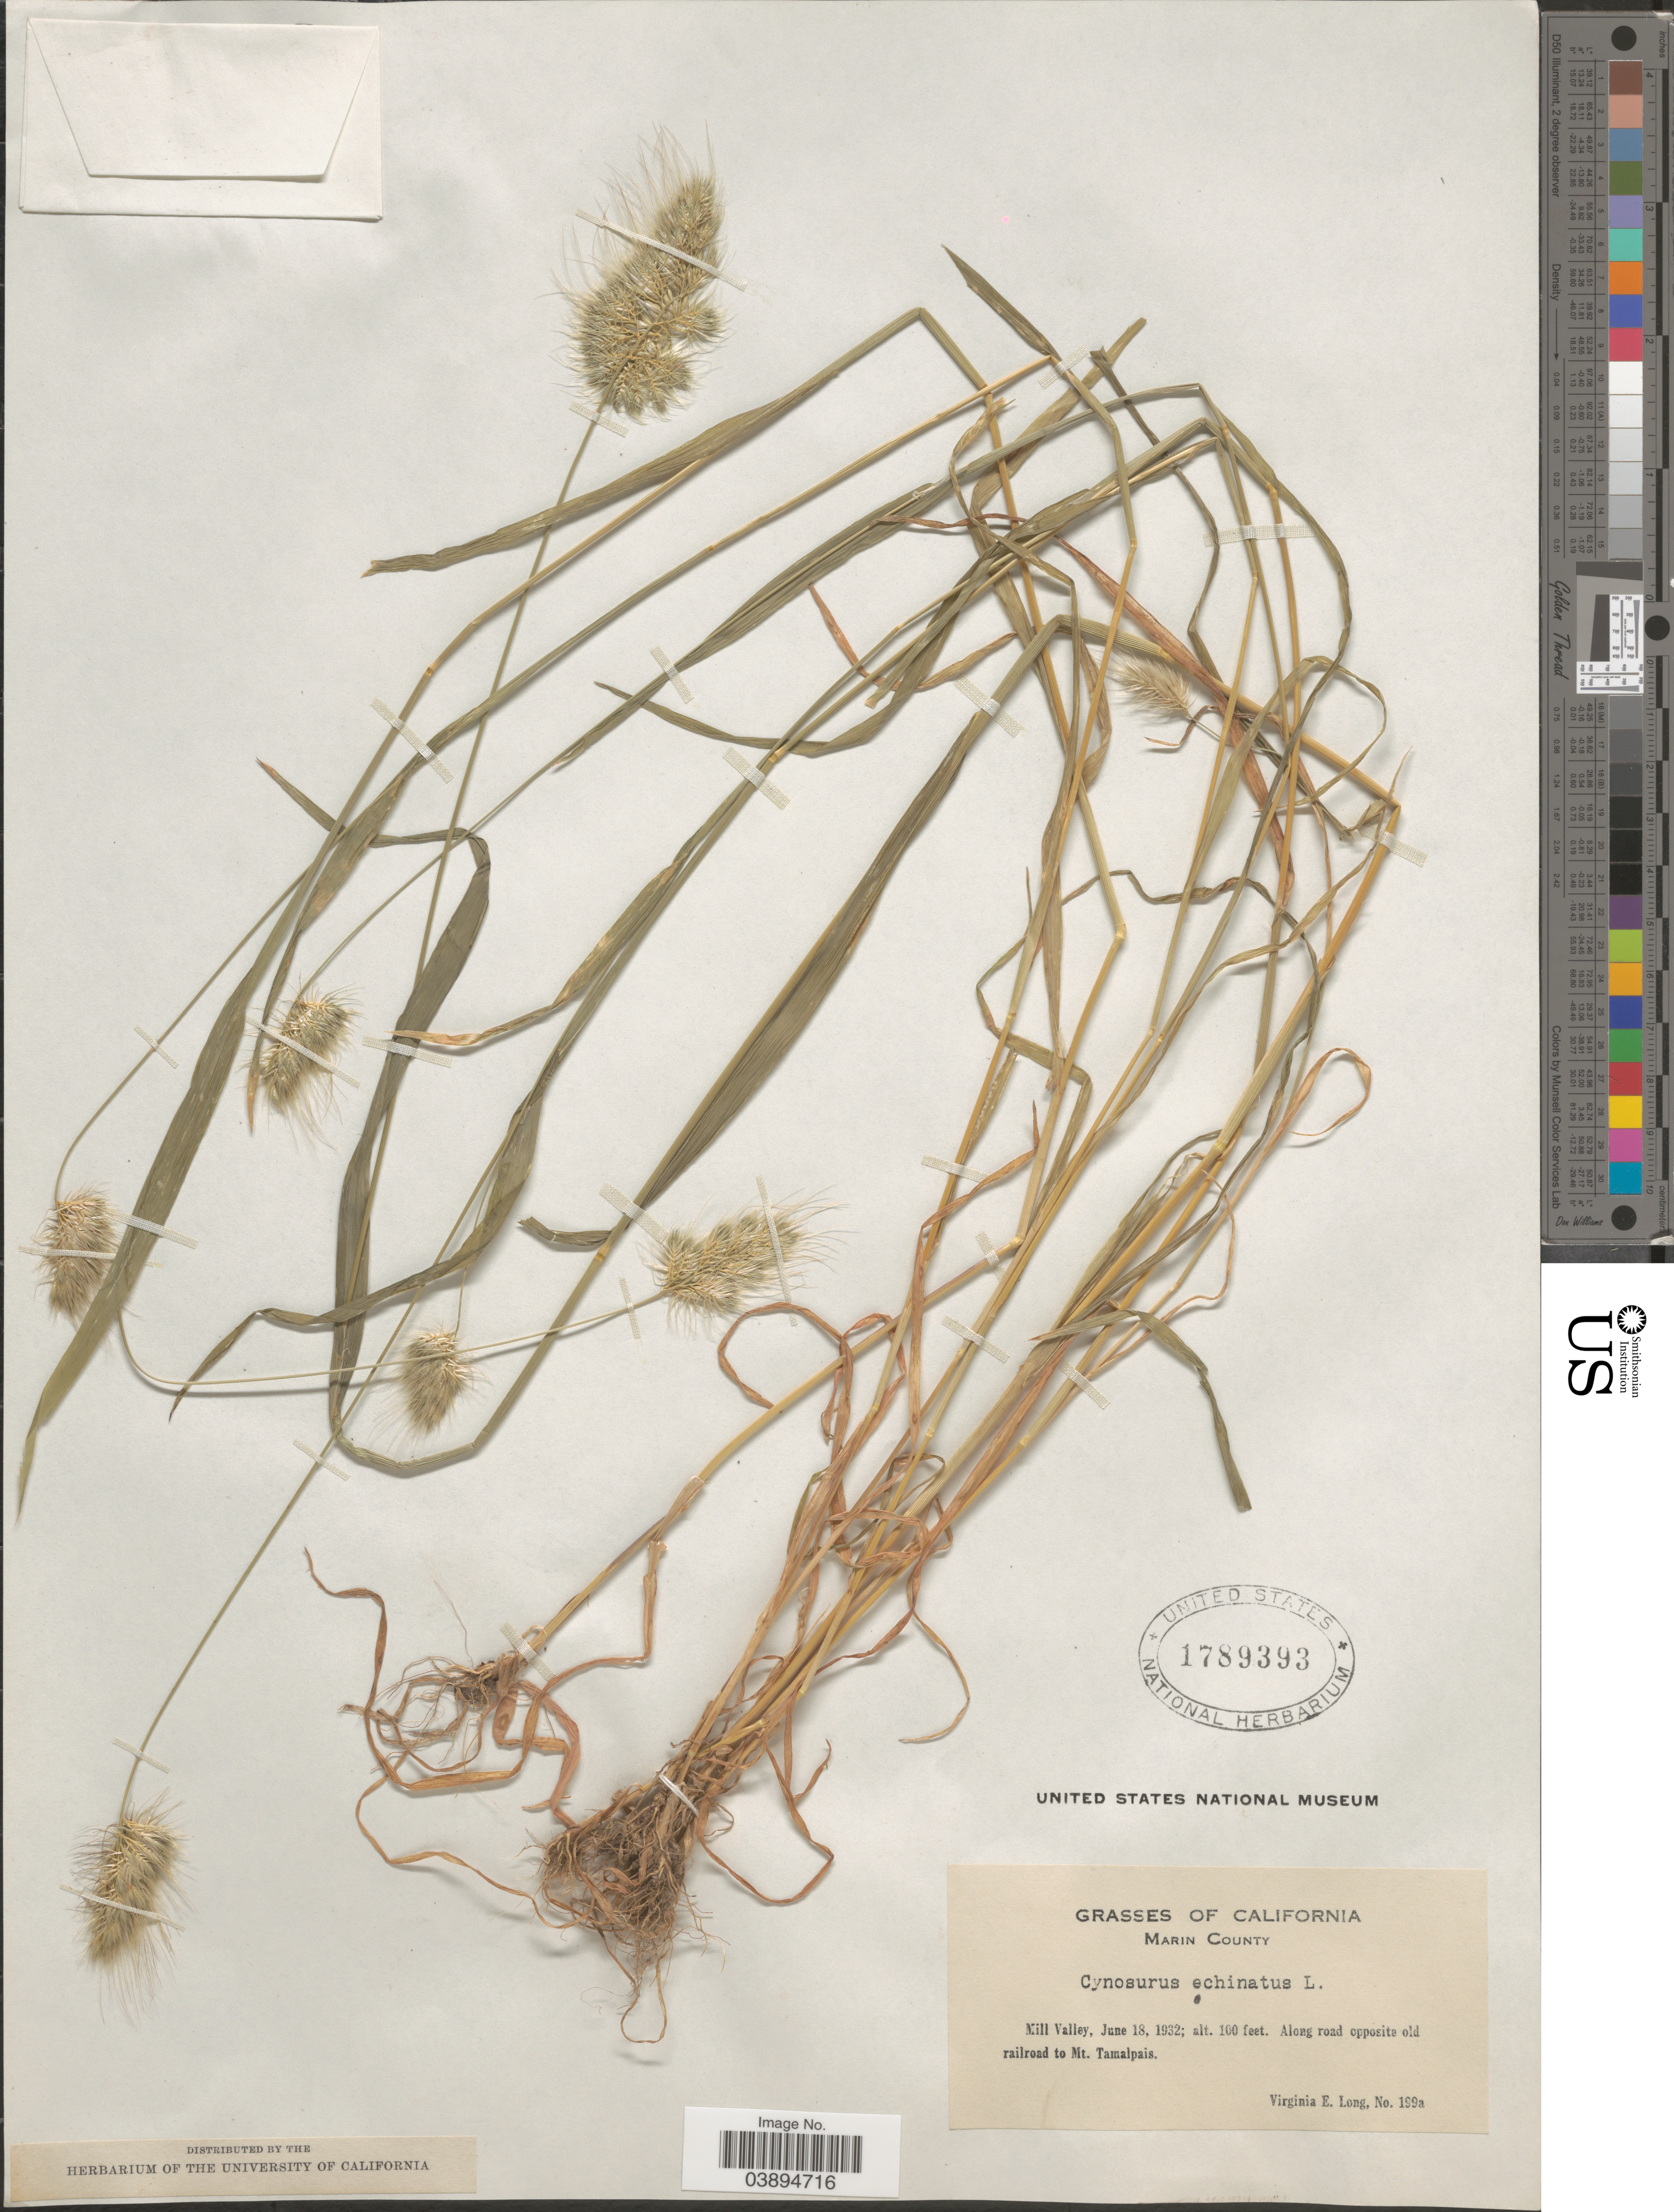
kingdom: Plantae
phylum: Tracheophyta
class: Liliopsida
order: Poales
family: Poaceae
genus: Cynosurus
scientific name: Cynosurus echinatus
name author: L.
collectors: V. Long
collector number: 199a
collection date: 1932-06-18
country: United States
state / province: California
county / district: Marin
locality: Marin County. Mill Valley. Along road opposite old railroad to Mt. Tamalpais.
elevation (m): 30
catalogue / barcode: US 1789393